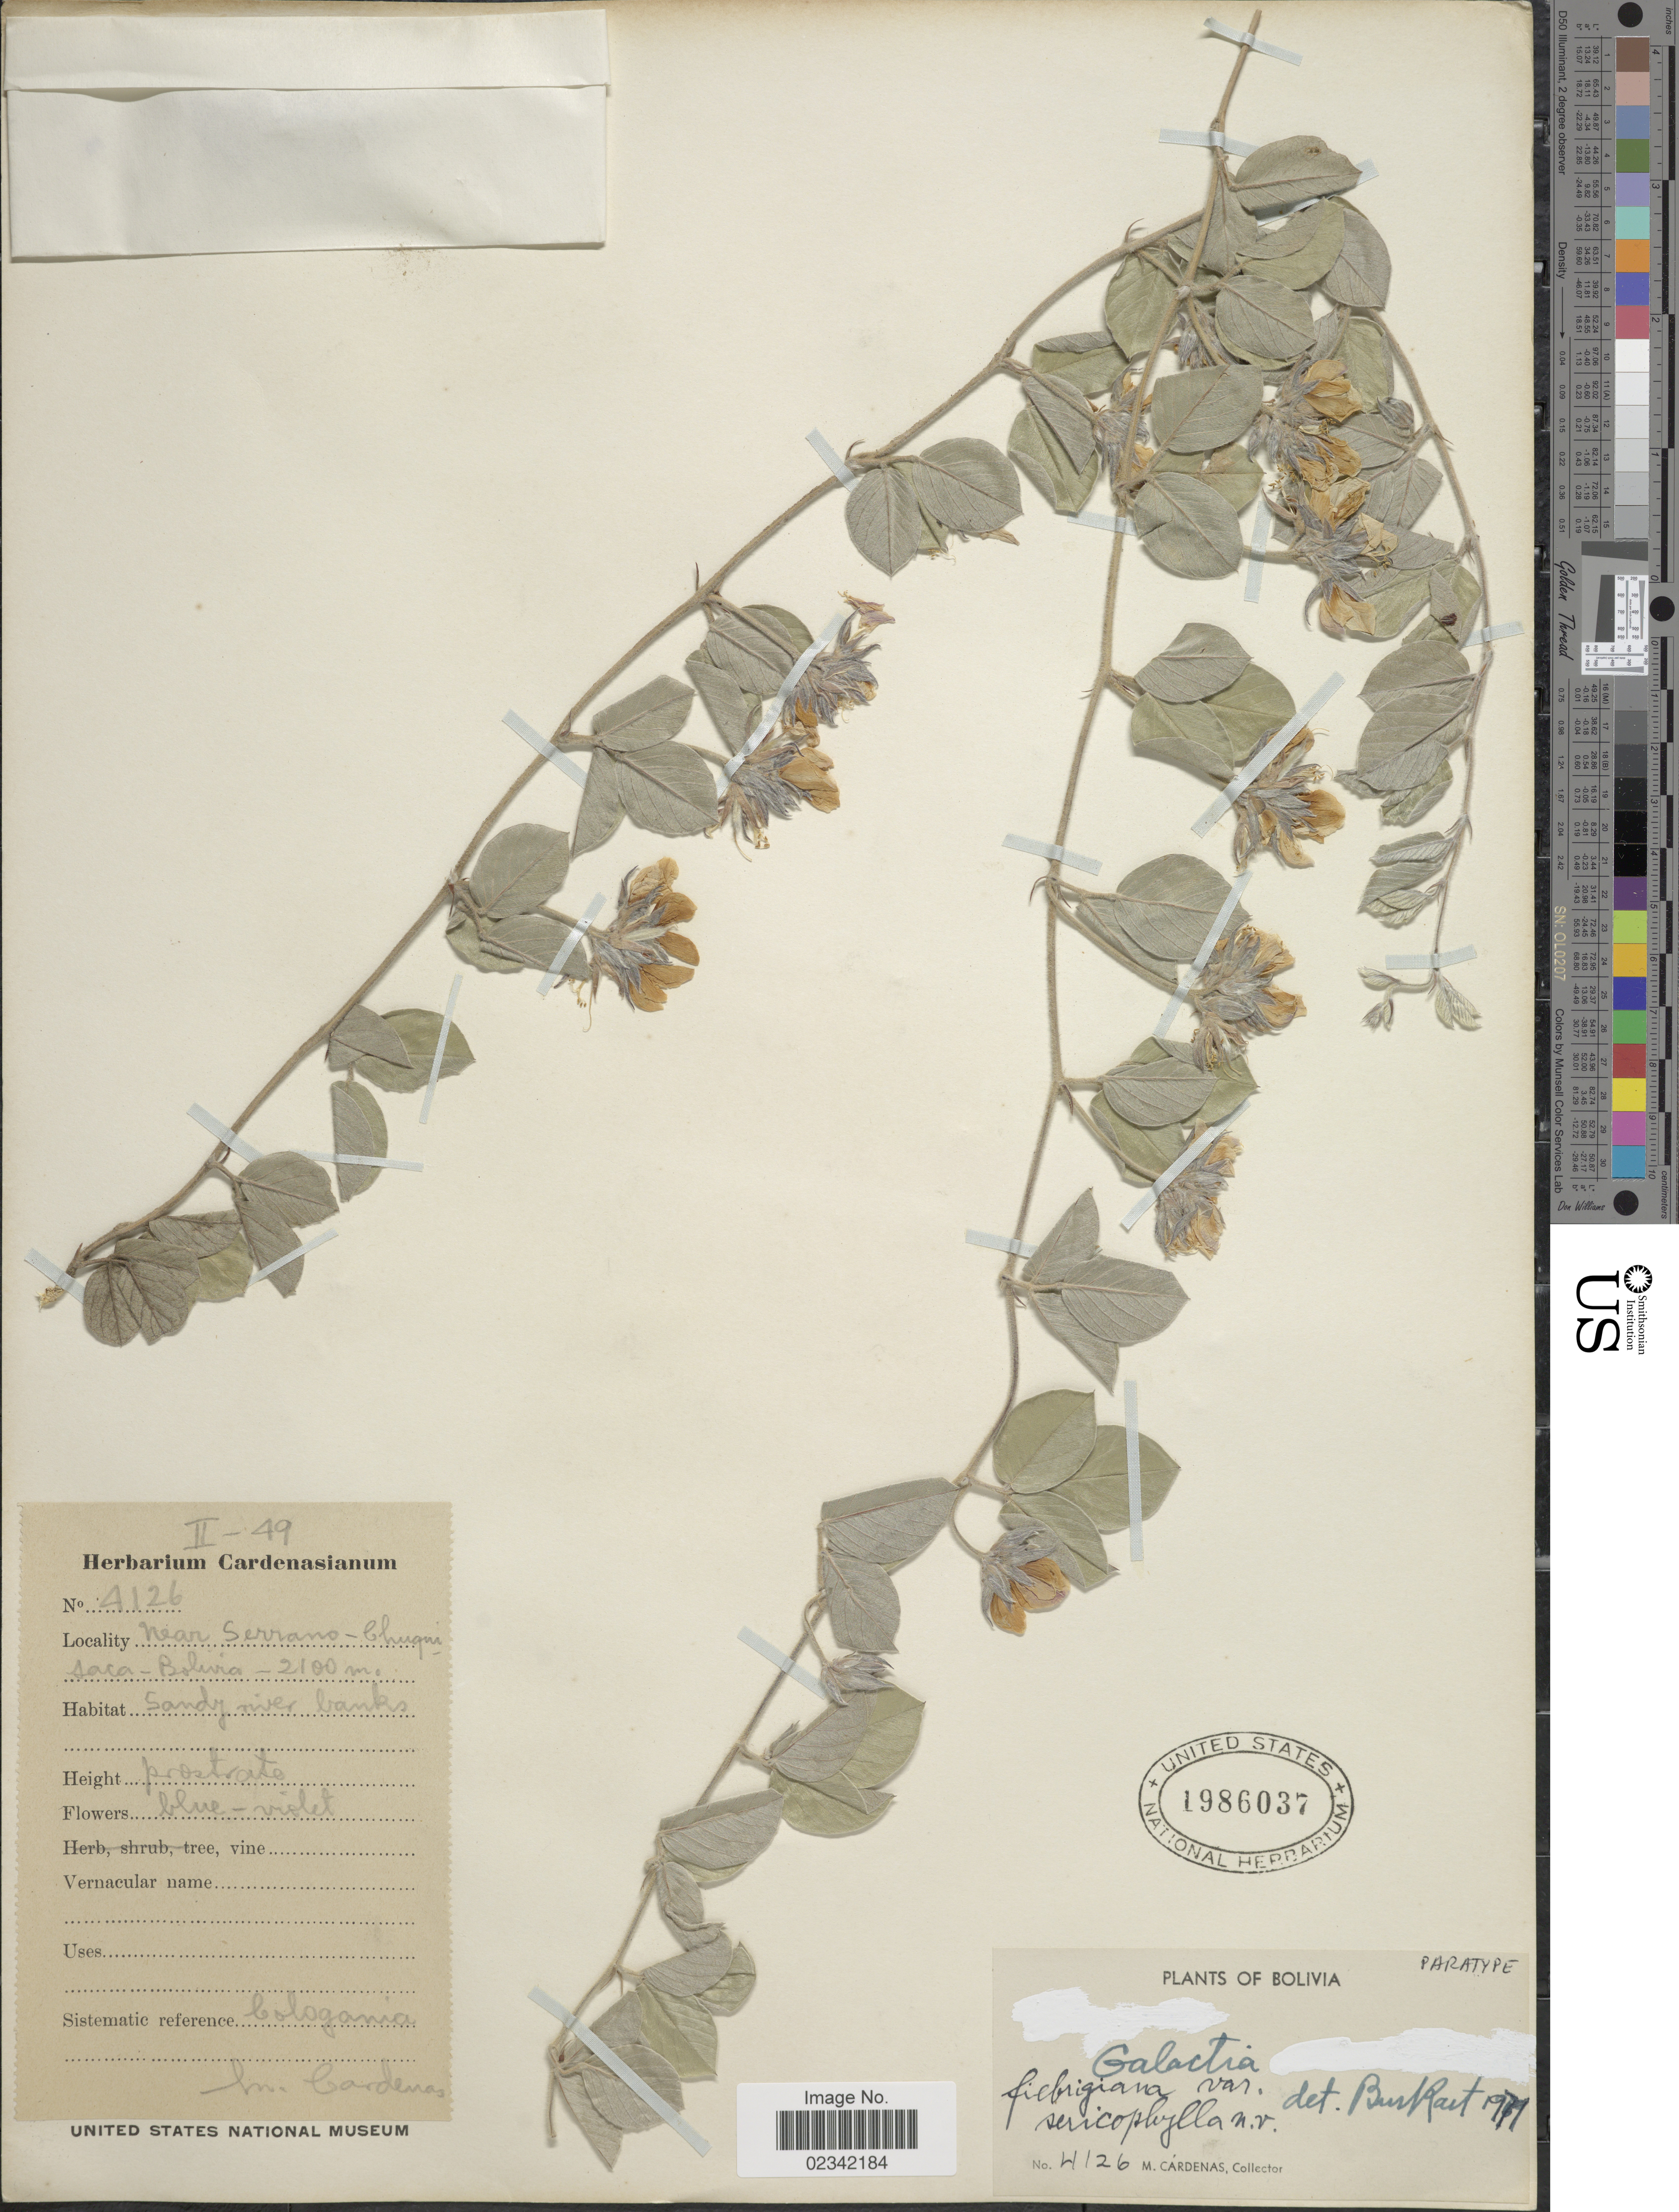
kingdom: Plantae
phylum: Tracheophyta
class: Magnoliopsida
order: Fabales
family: Fabaceae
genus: Galactia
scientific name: Galactia fiebrigiana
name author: Burkart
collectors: M. Cárdenas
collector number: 4126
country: Bolivia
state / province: Chuquisaca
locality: Near Serrano, Chuquisaca, Bolivia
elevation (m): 2100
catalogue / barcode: US 1986037